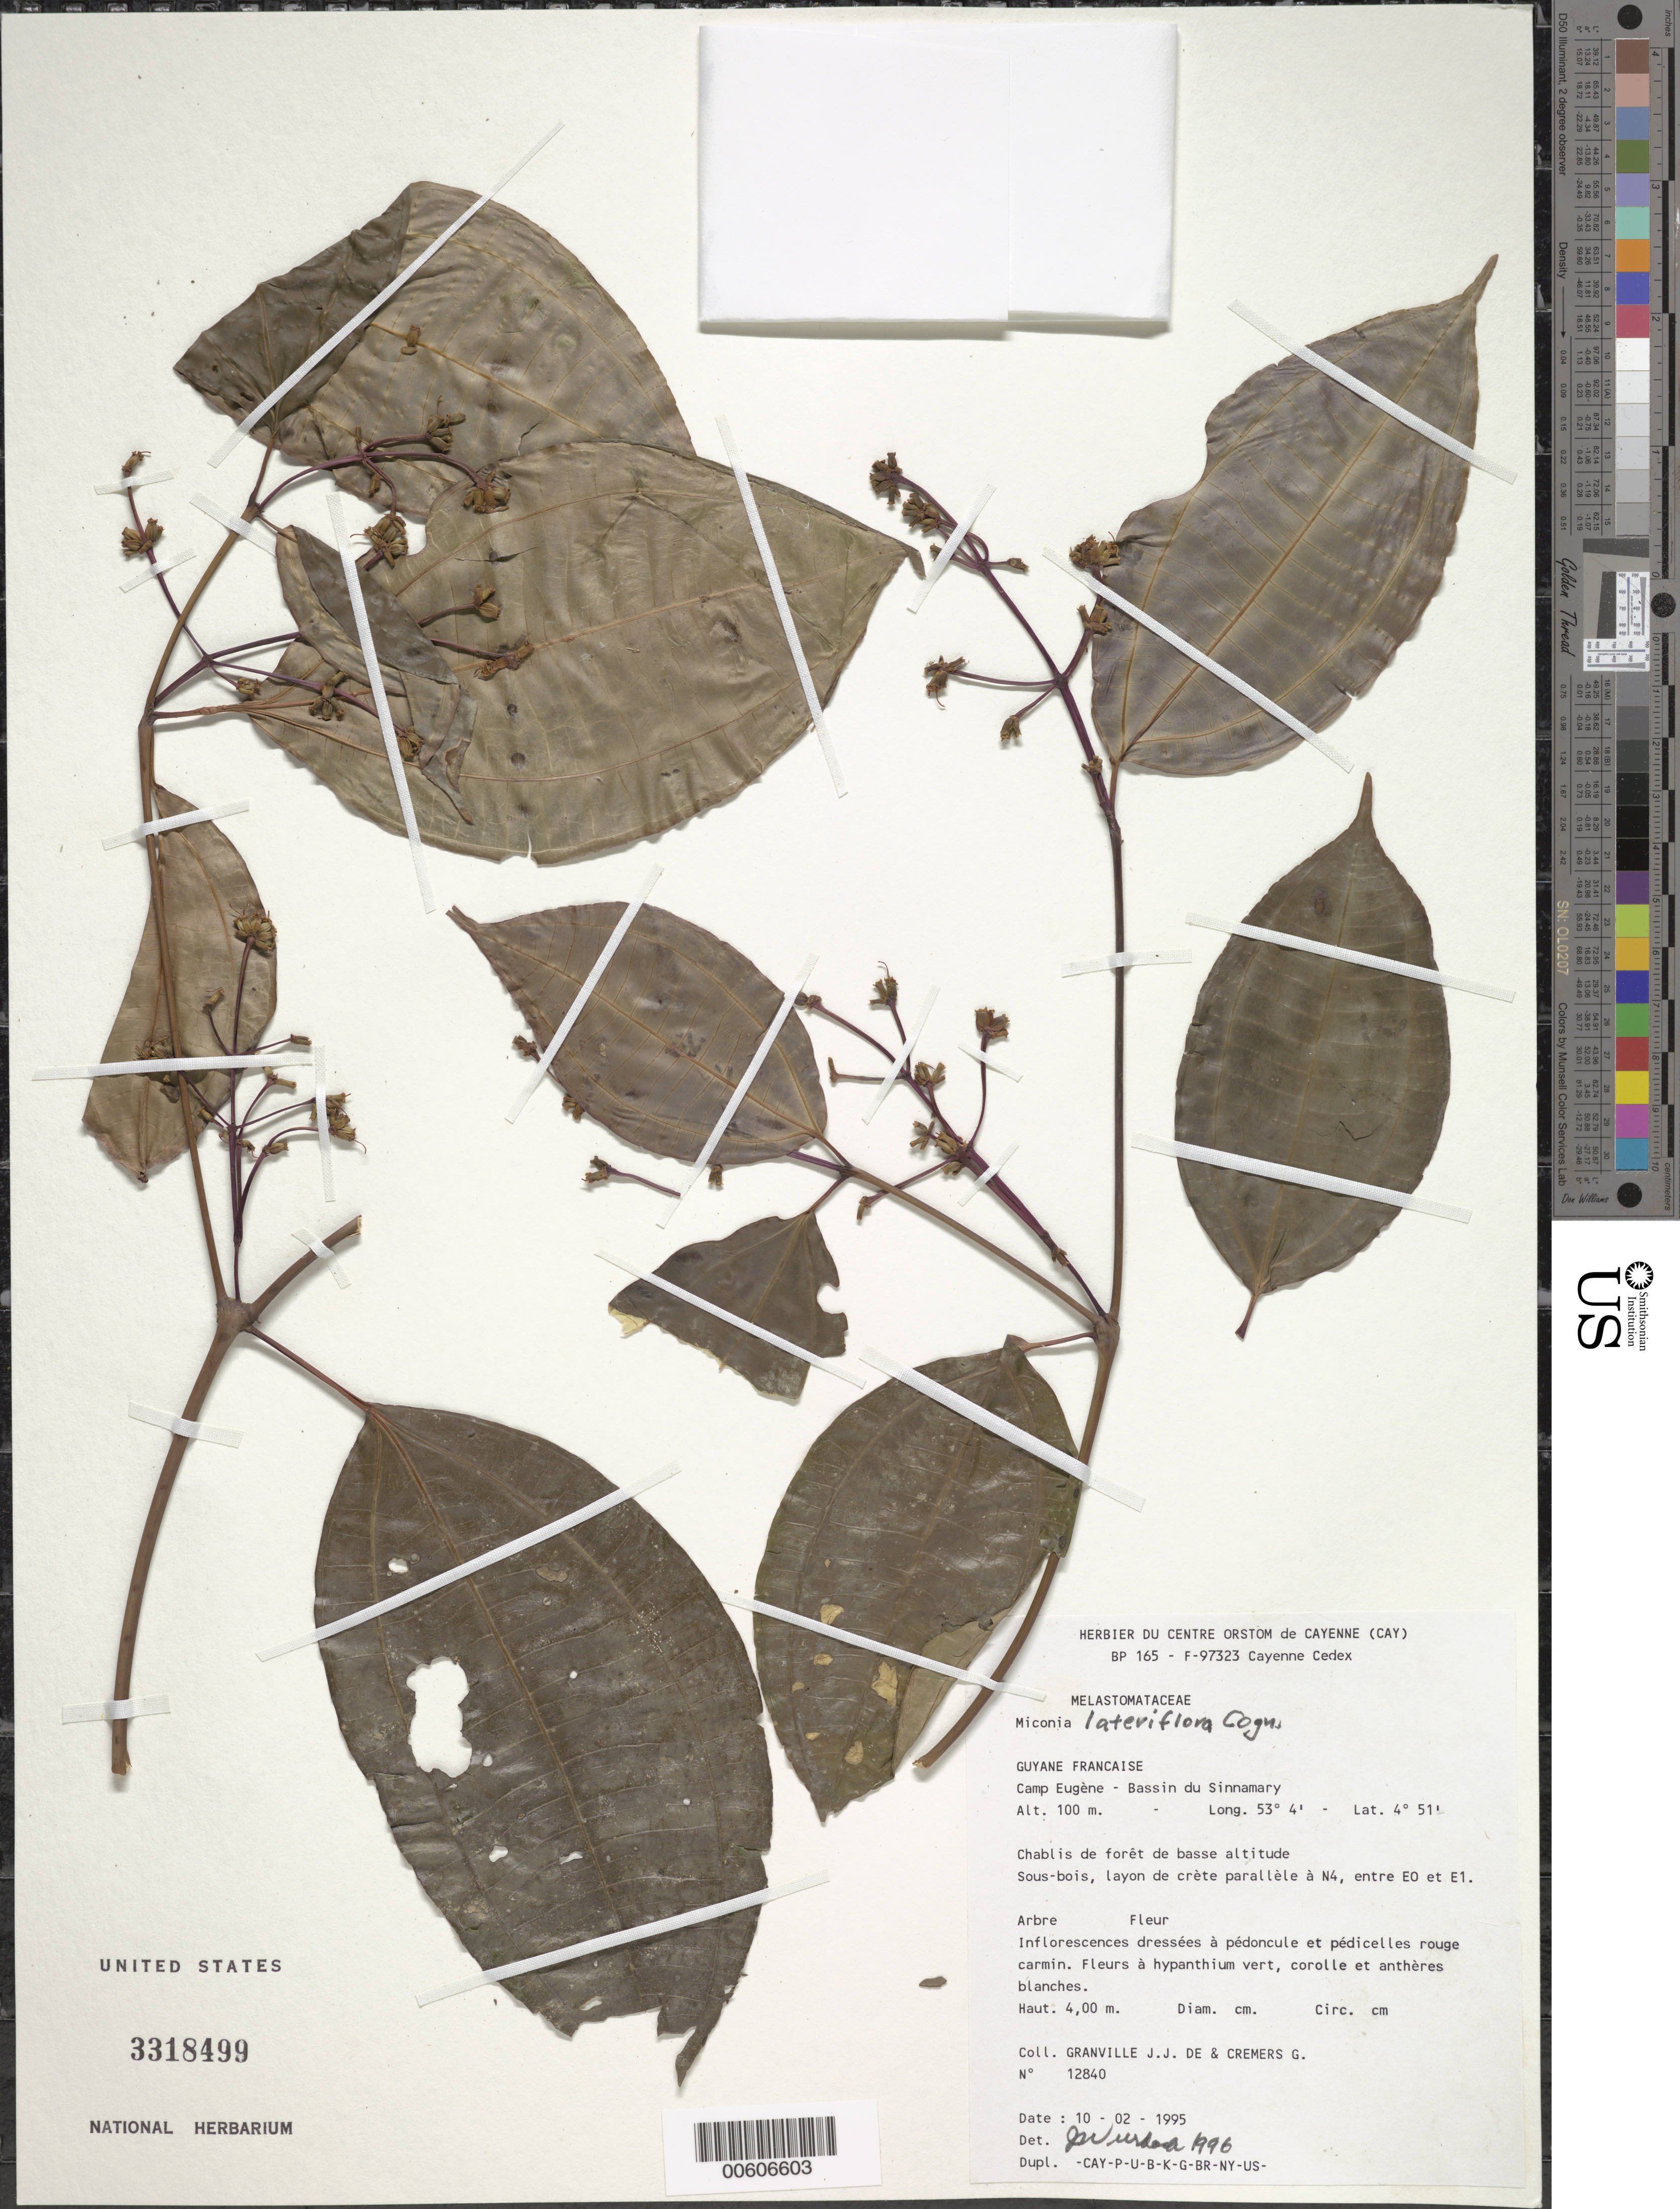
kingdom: Plantae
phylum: Tracheophyta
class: Magnoliopsida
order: Myrtales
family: Melastomataceae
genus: Miconia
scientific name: Miconia lateriflora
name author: Cogn.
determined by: Wurdack, John J., (US), US (UNITED STATES)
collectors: J.-J. de Granville & G. Cremers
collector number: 12840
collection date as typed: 10-Feb-95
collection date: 1995-02-10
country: French Guiana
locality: Camp Eugène, Bassin du Sinnamary; layon de crete parallele a N4, entre E0 et E1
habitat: Chablis de forest de basse altitude. Sous-bois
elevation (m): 100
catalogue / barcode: US 3318499